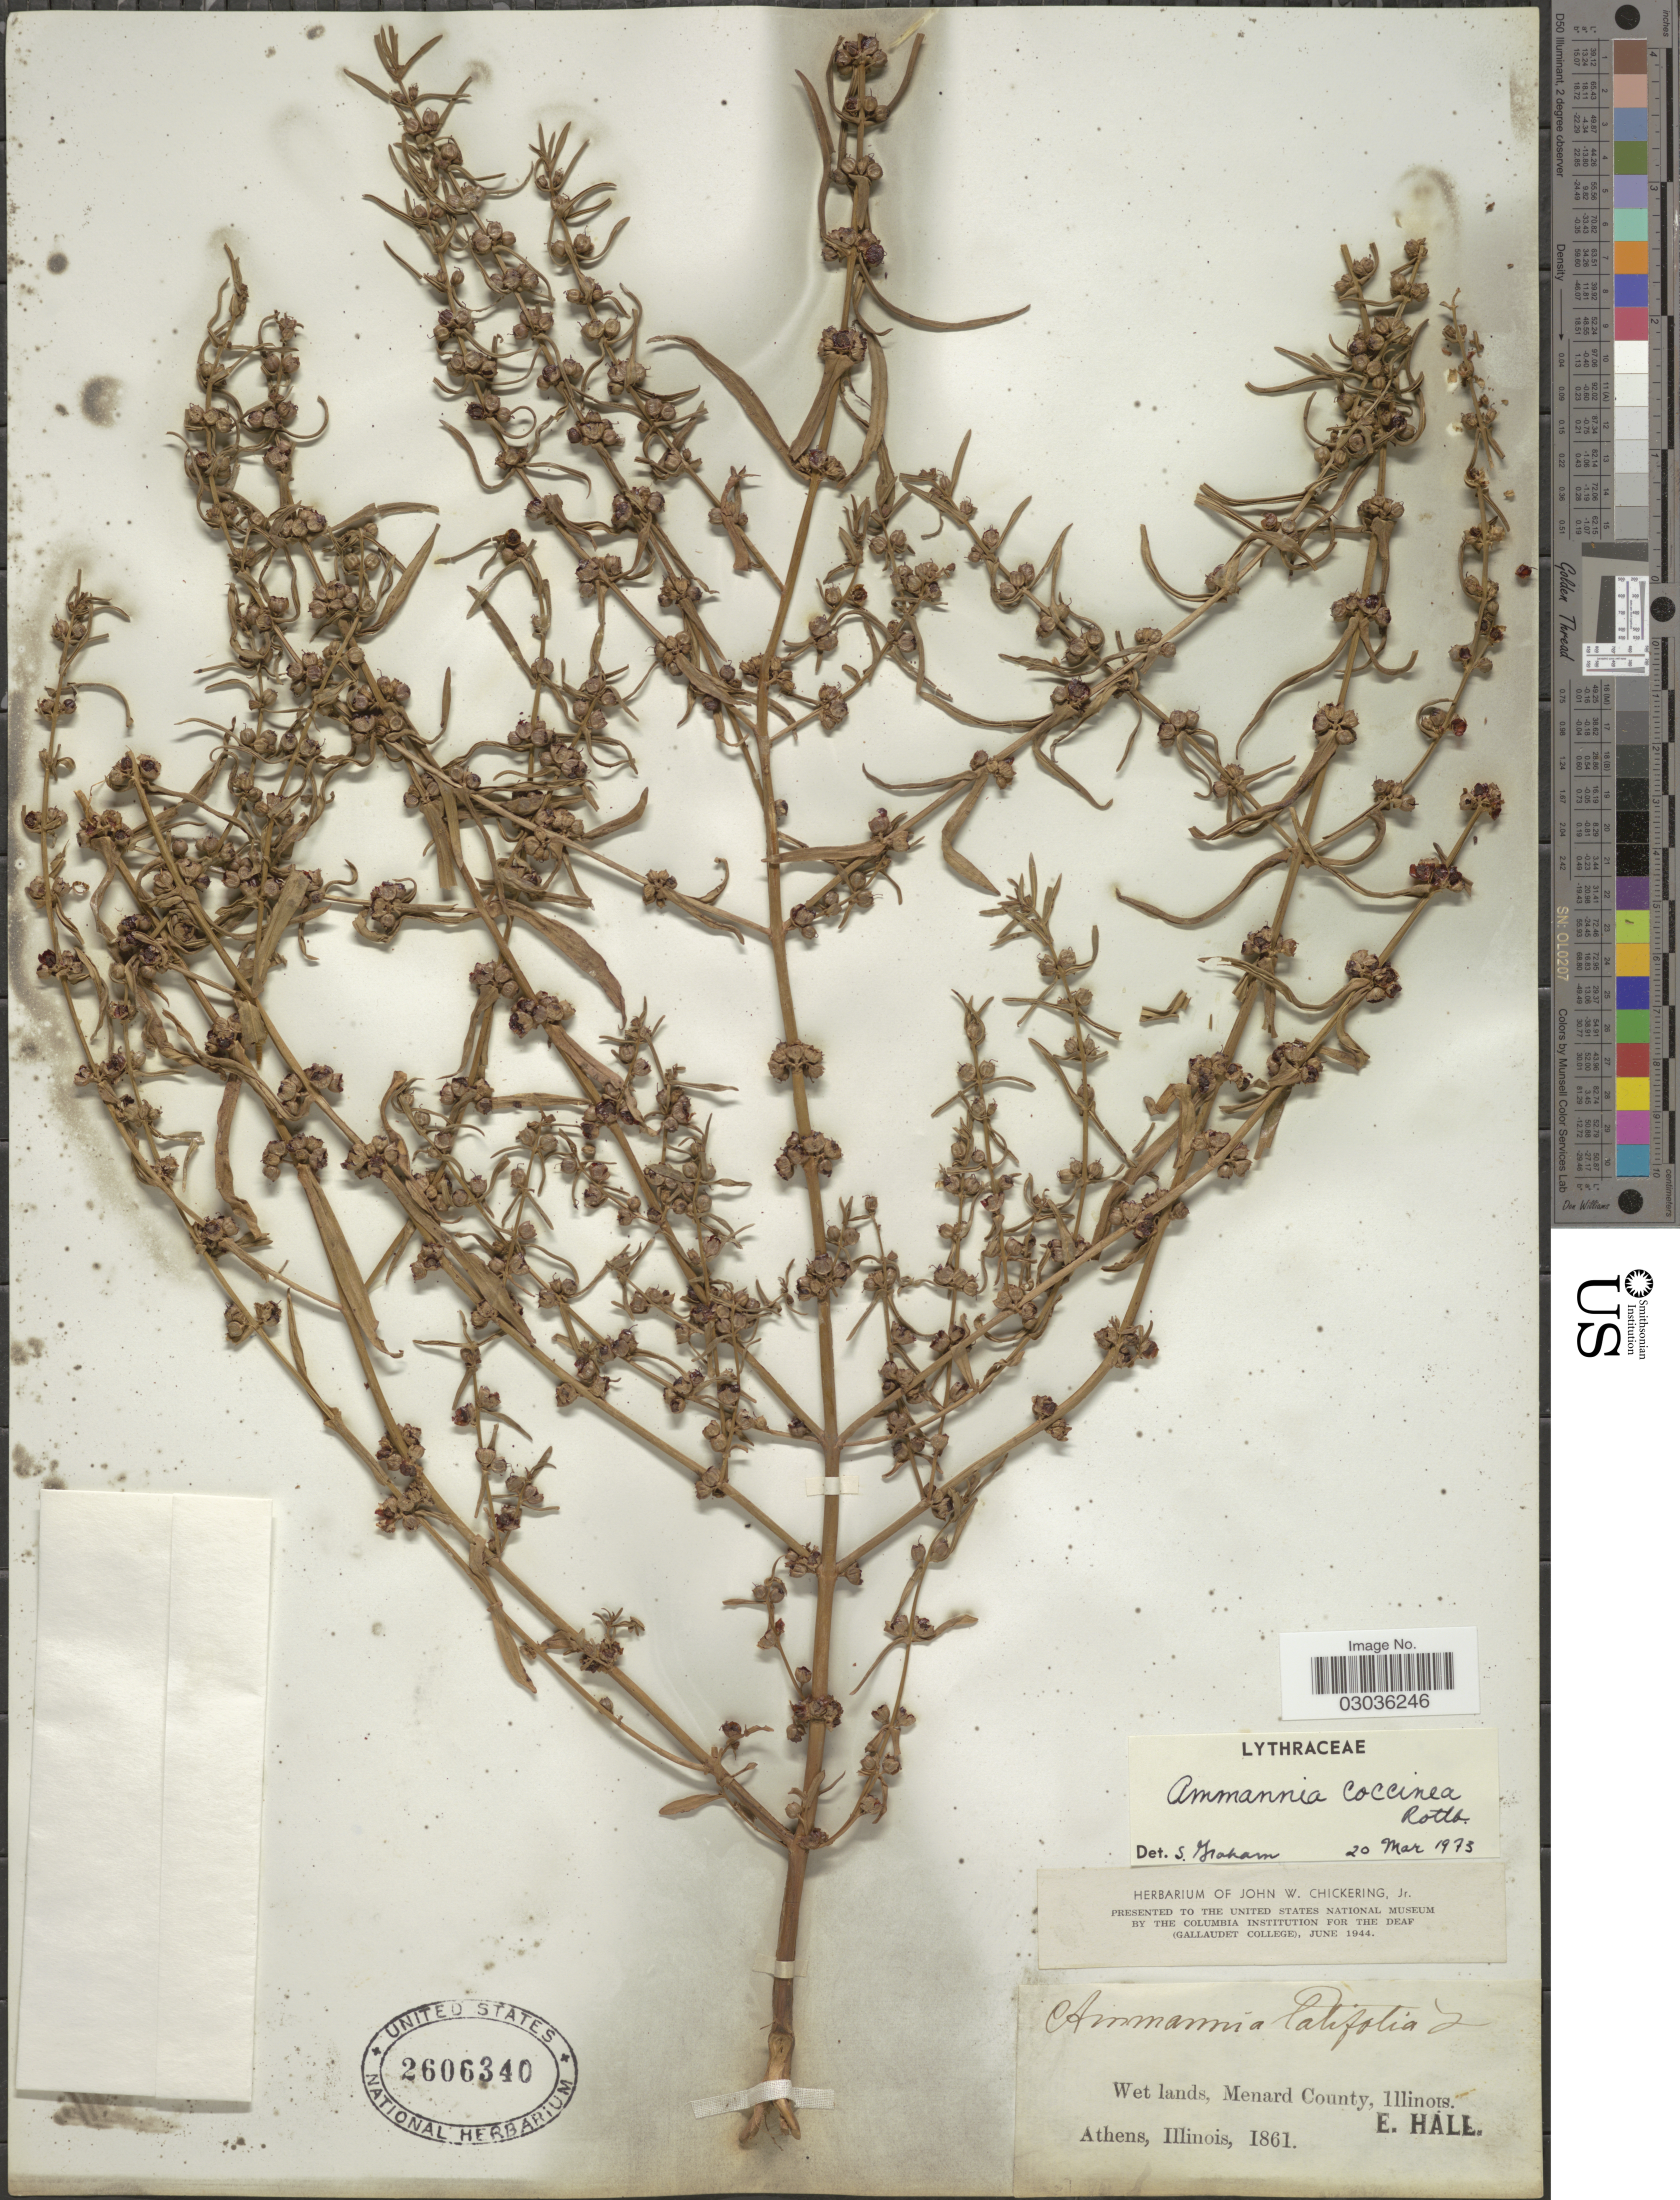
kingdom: Plantae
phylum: Tracheophyta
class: Magnoliopsida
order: Myrtales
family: Lythraceae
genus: Ammannia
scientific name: Ammannia coccinea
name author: Rottb.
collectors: E. Hall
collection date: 1861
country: United States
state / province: Illinois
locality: Menard County.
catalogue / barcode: US 2606340